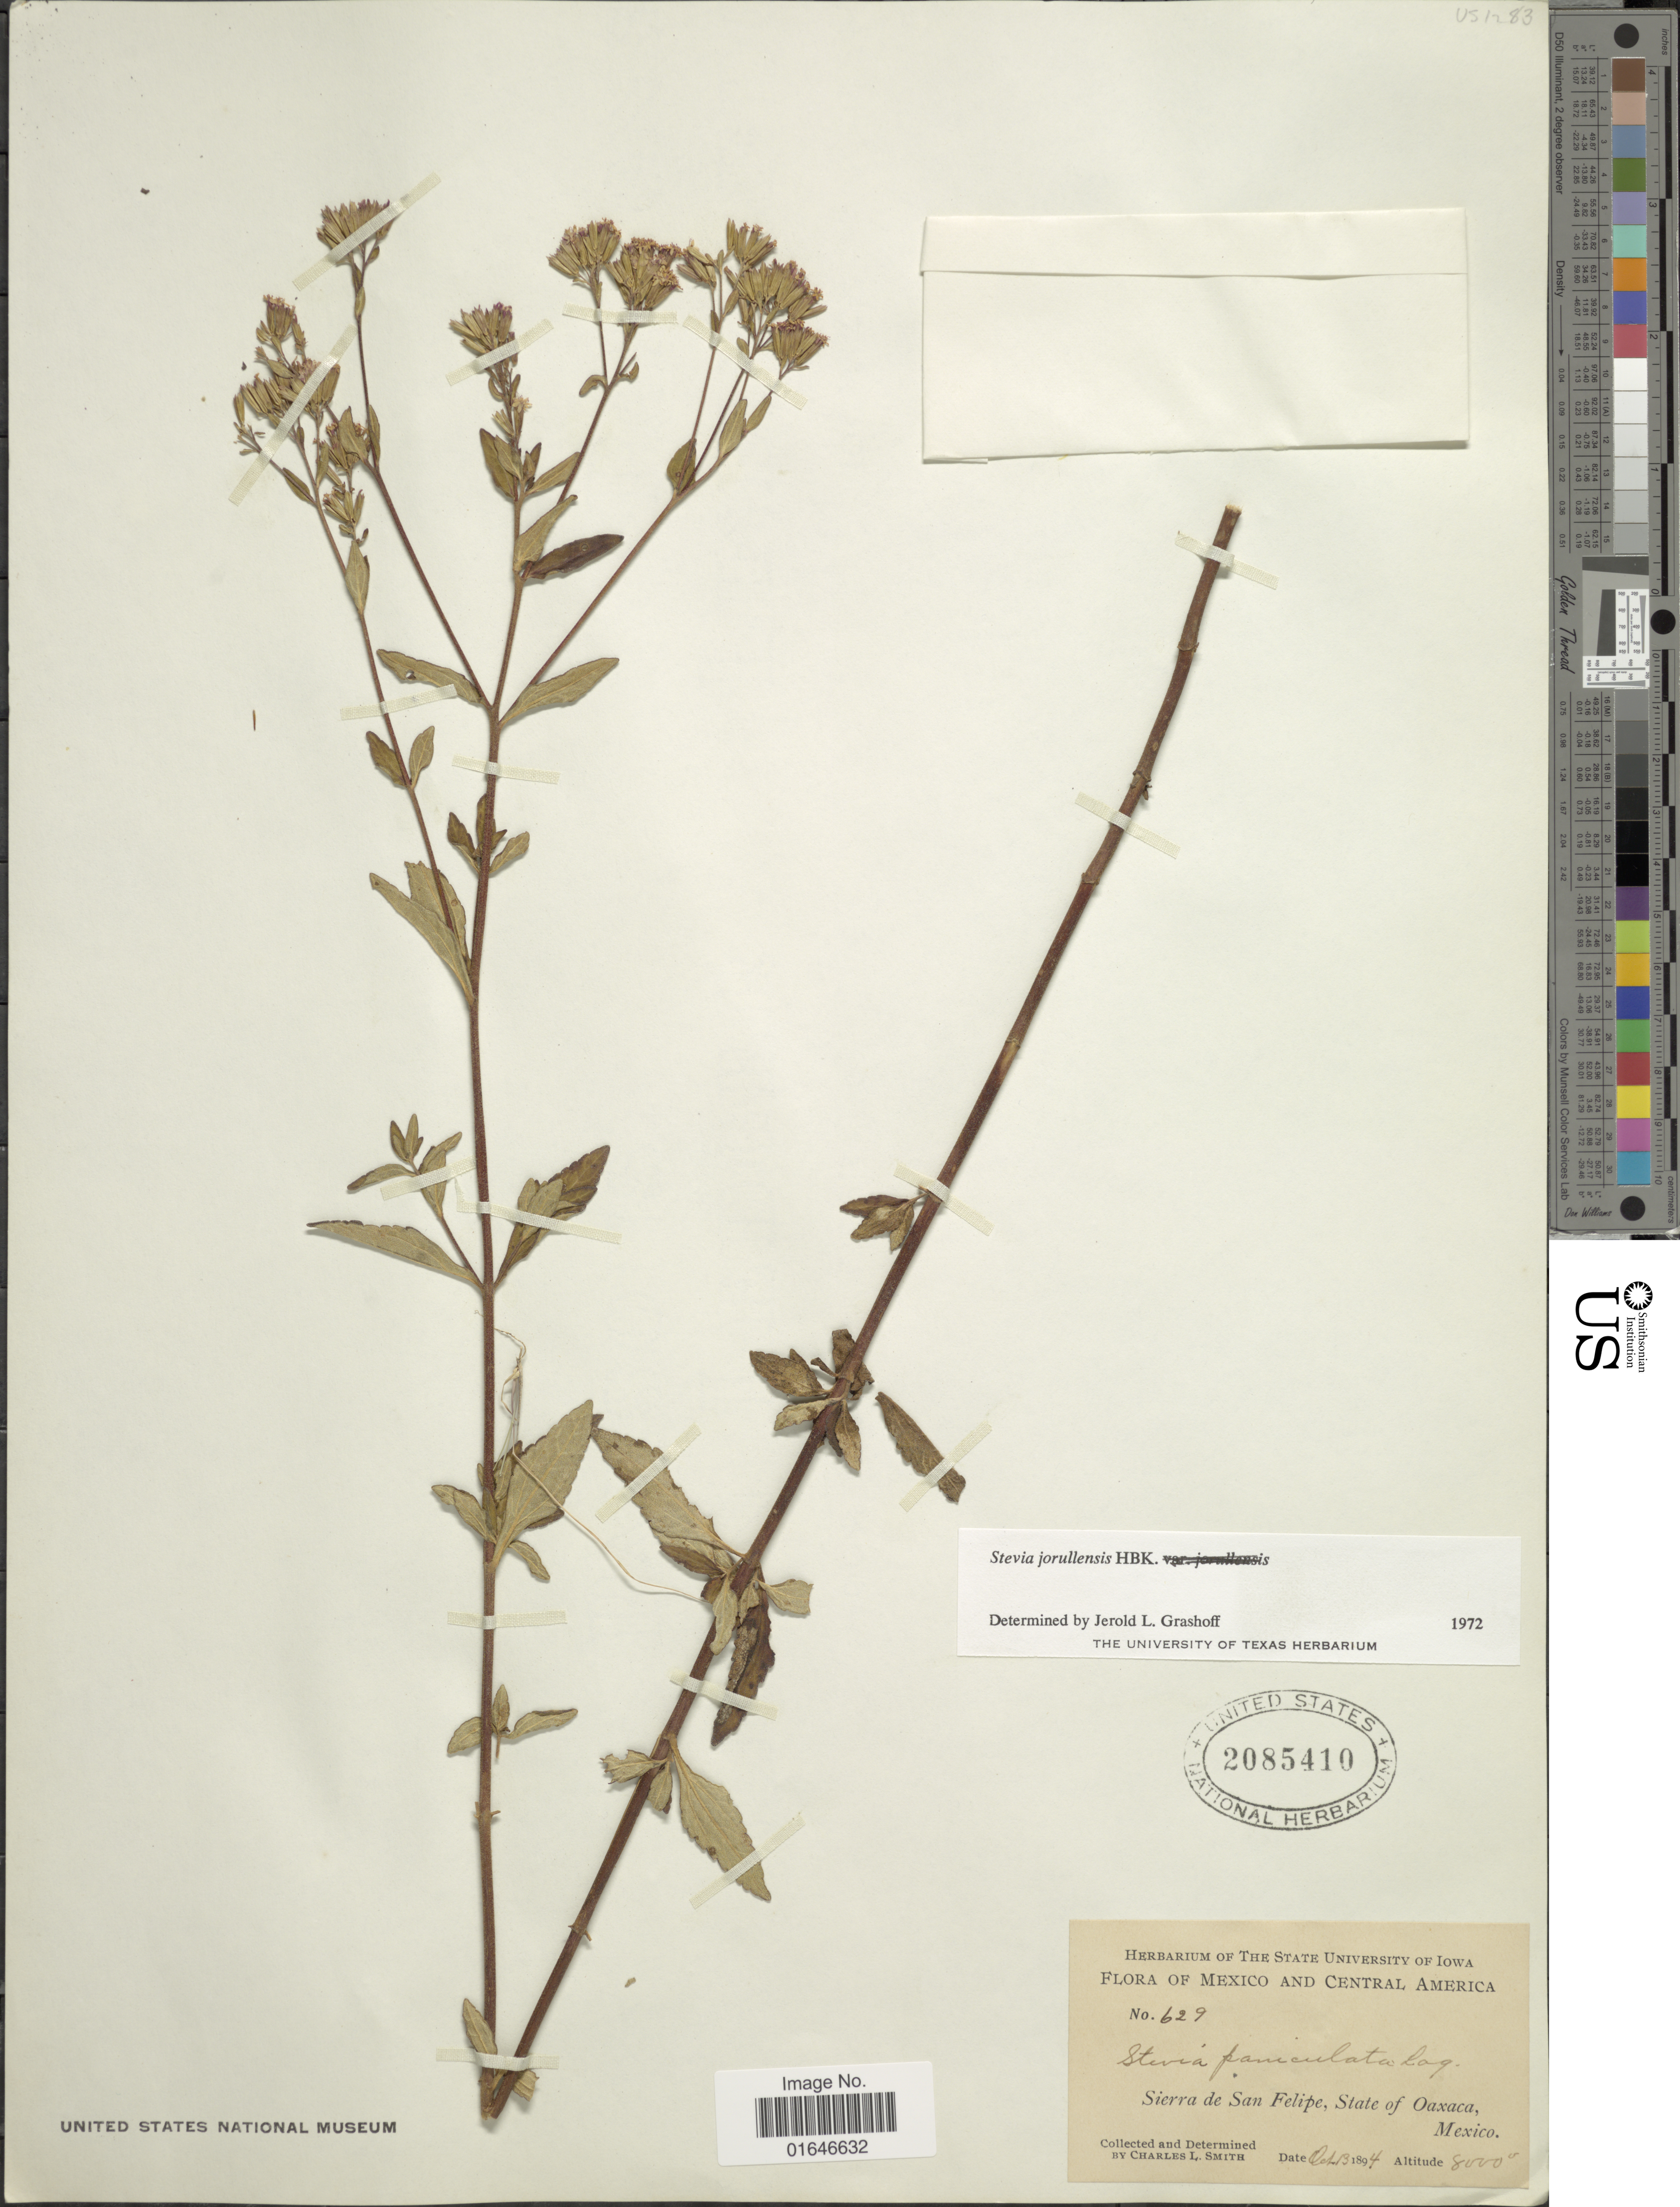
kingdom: Plantae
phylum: Tracheophyta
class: Magnoliopsida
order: Asterales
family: Asteraceae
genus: Stevia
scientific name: Stevia jorullensis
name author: Kunth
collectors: C. L. Smith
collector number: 629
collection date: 1894-10-13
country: Mexico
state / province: Oaxaca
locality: Mexico and Central America, Sierra de San Felipe, State of Oaxaca, Mexico.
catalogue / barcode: US 2085410